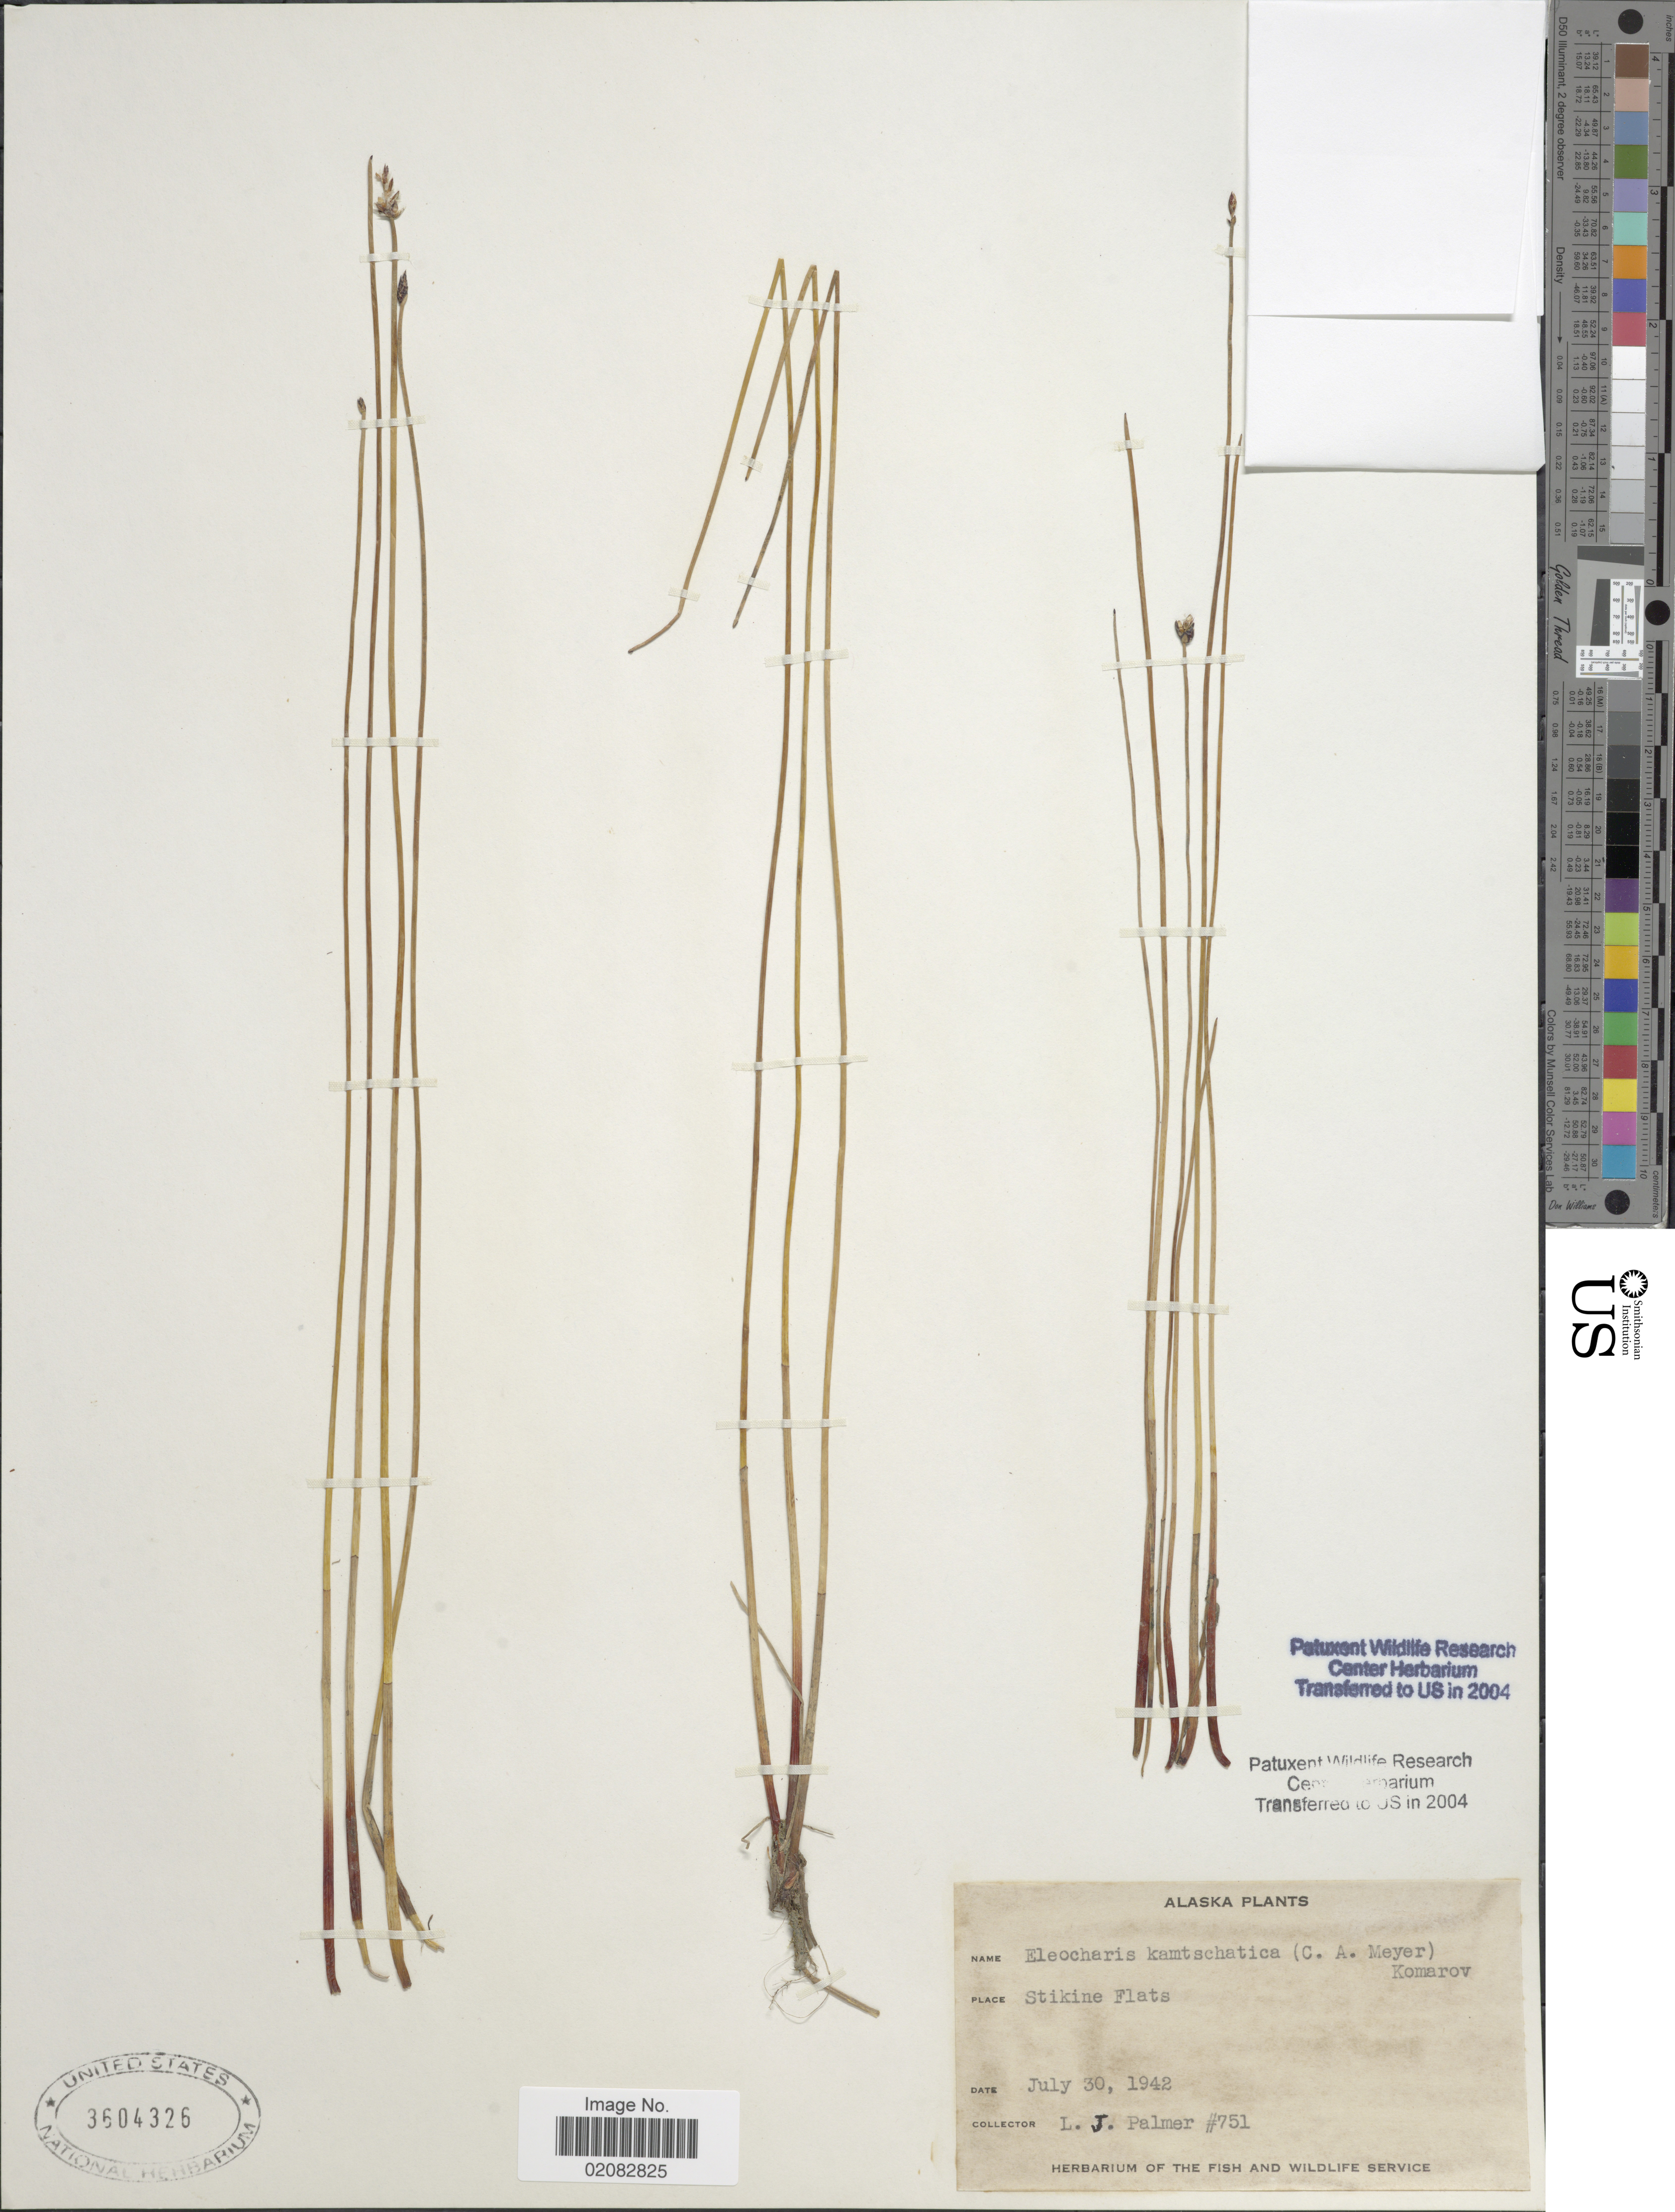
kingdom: Plantae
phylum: Tracheophyta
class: Liliopsida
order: Poales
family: Cyperaceae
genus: Eleocharis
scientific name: Eleocharis kamtschatica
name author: (C.A. Mey.) Kom.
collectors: L. J. Palmer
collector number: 751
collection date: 1942-07-30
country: United States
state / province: Alaska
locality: Stikine Flats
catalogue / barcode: US 3604326